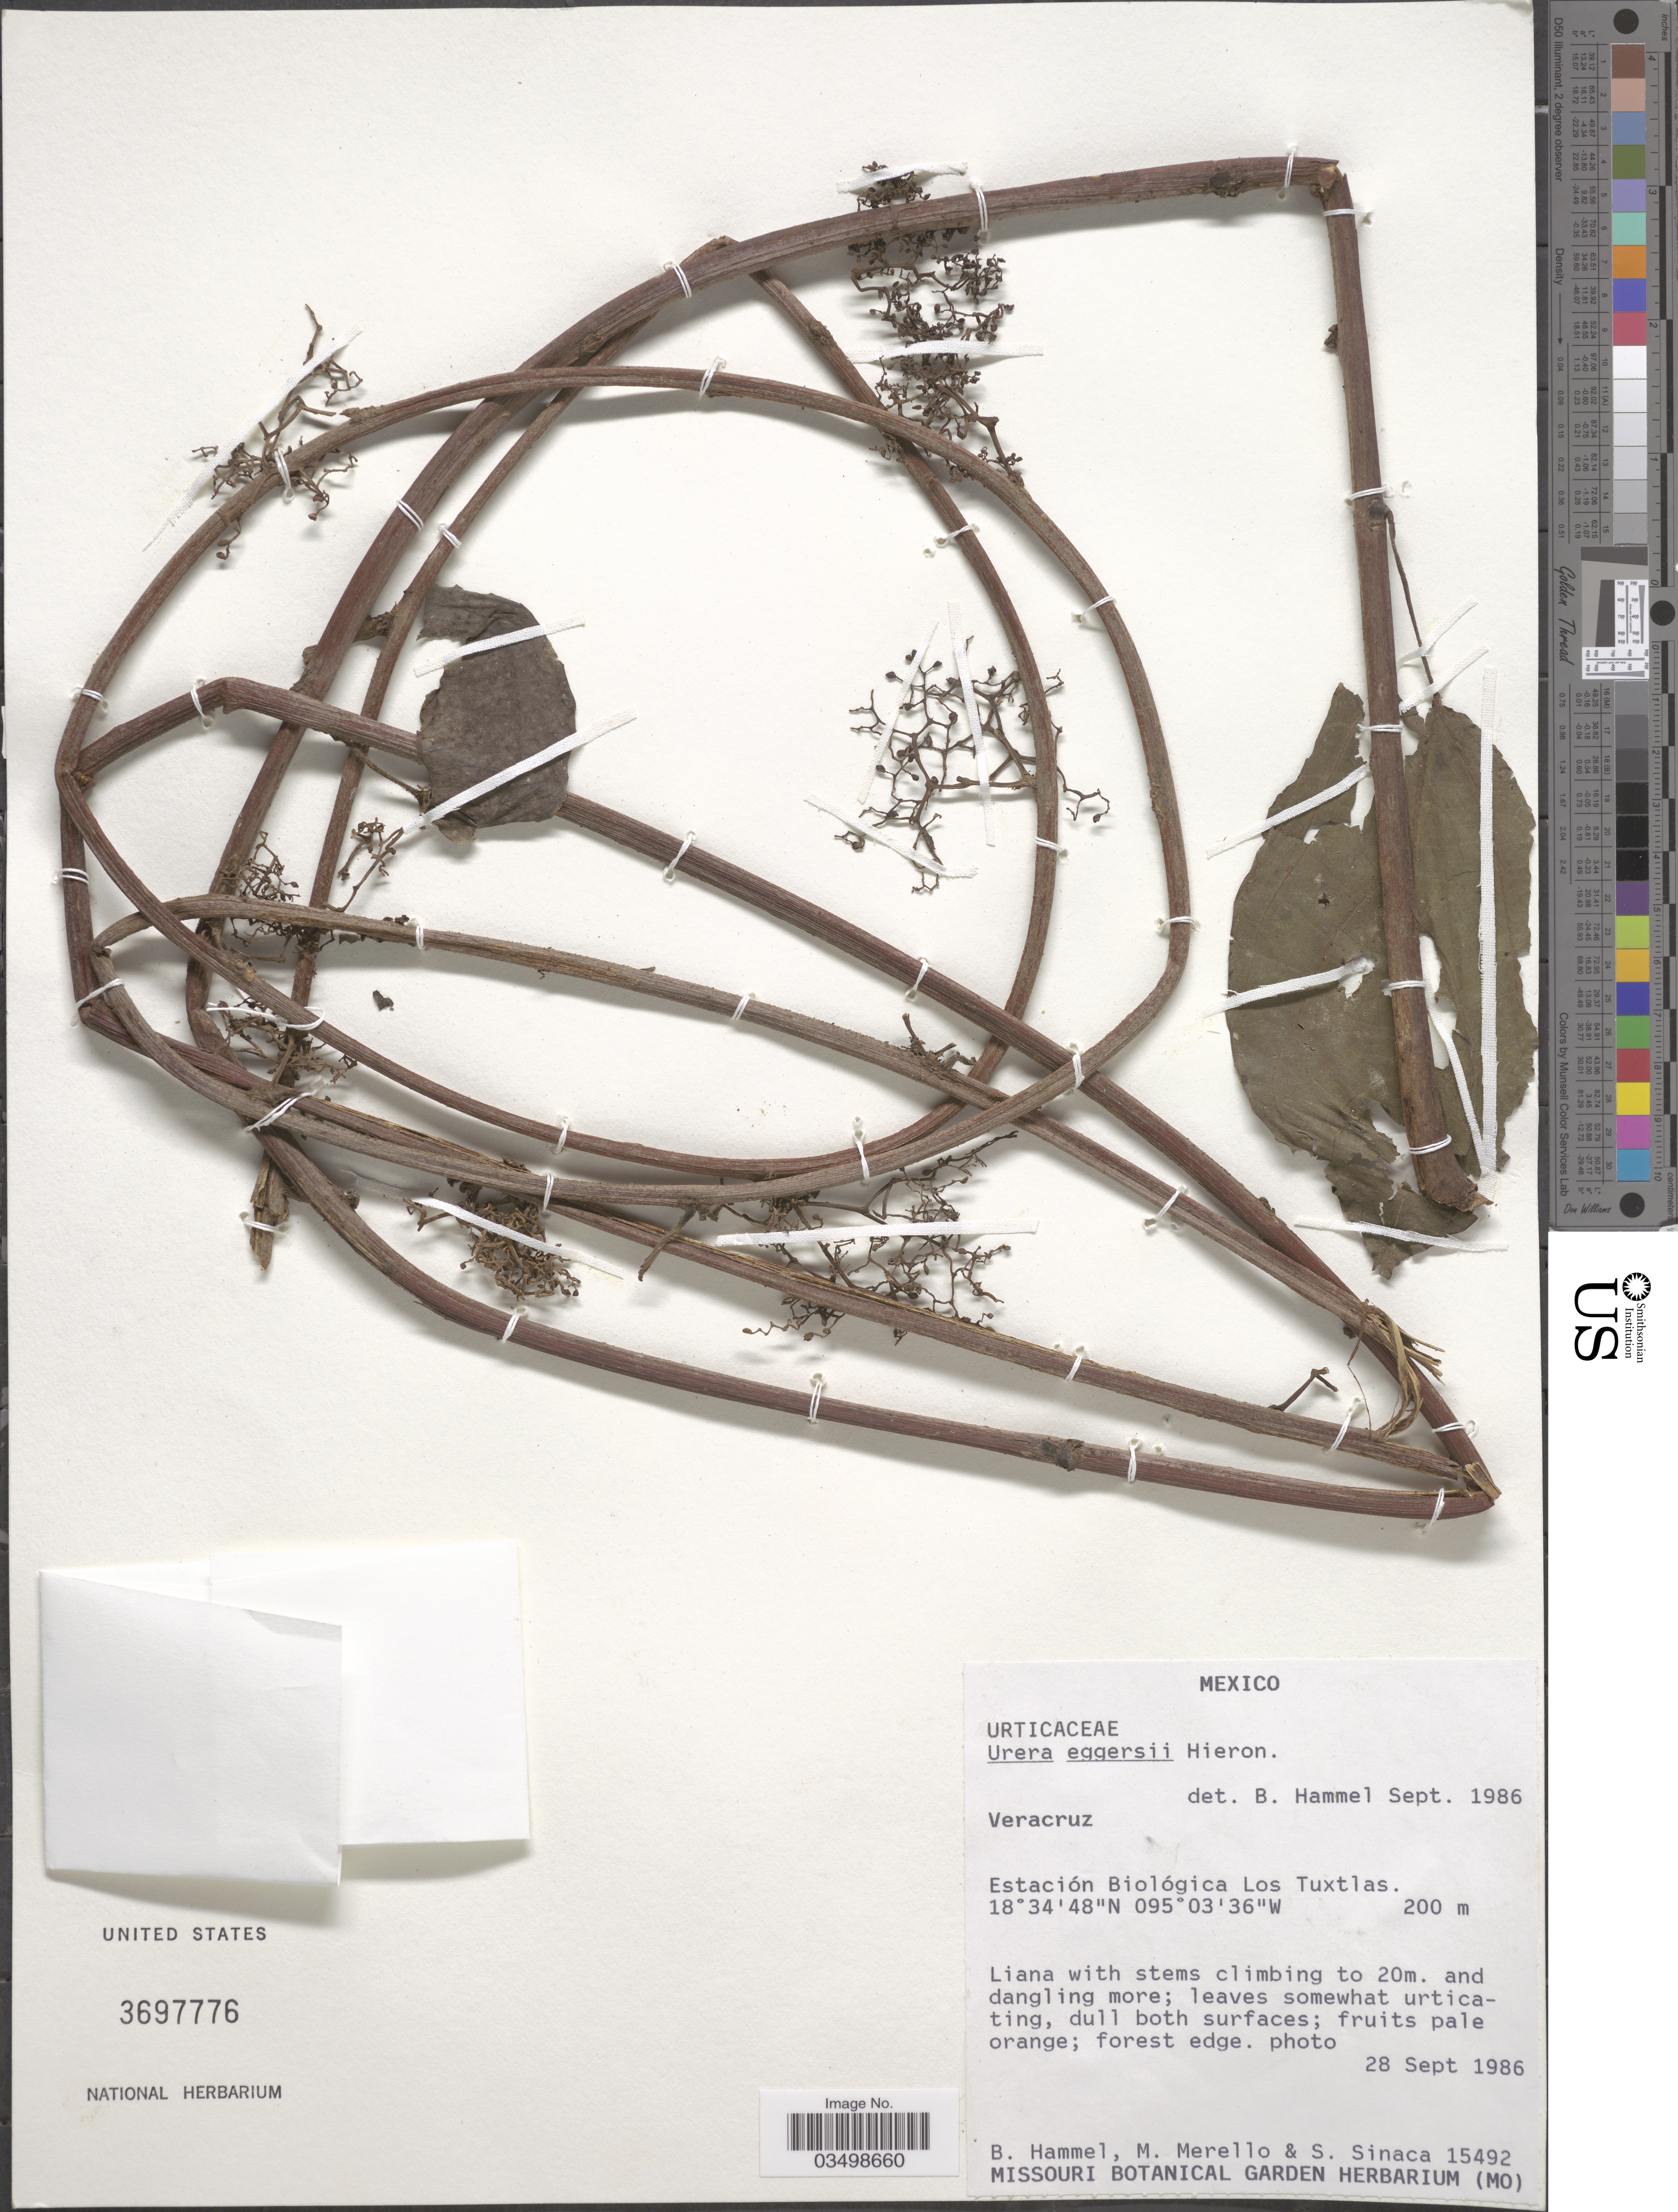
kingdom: Plantae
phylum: Tracheophyta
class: Magnoliopsida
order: Rosales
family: Urticaceae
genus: Urera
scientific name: Urera eggersii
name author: Hieron.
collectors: B. Hammel, M. Merello & S. Sinaca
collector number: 15492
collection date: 1986-09-28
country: Mexico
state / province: Veracruz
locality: Veracruz. Estación Biológica Los Tuxtlas.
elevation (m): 200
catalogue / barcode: US 3697776